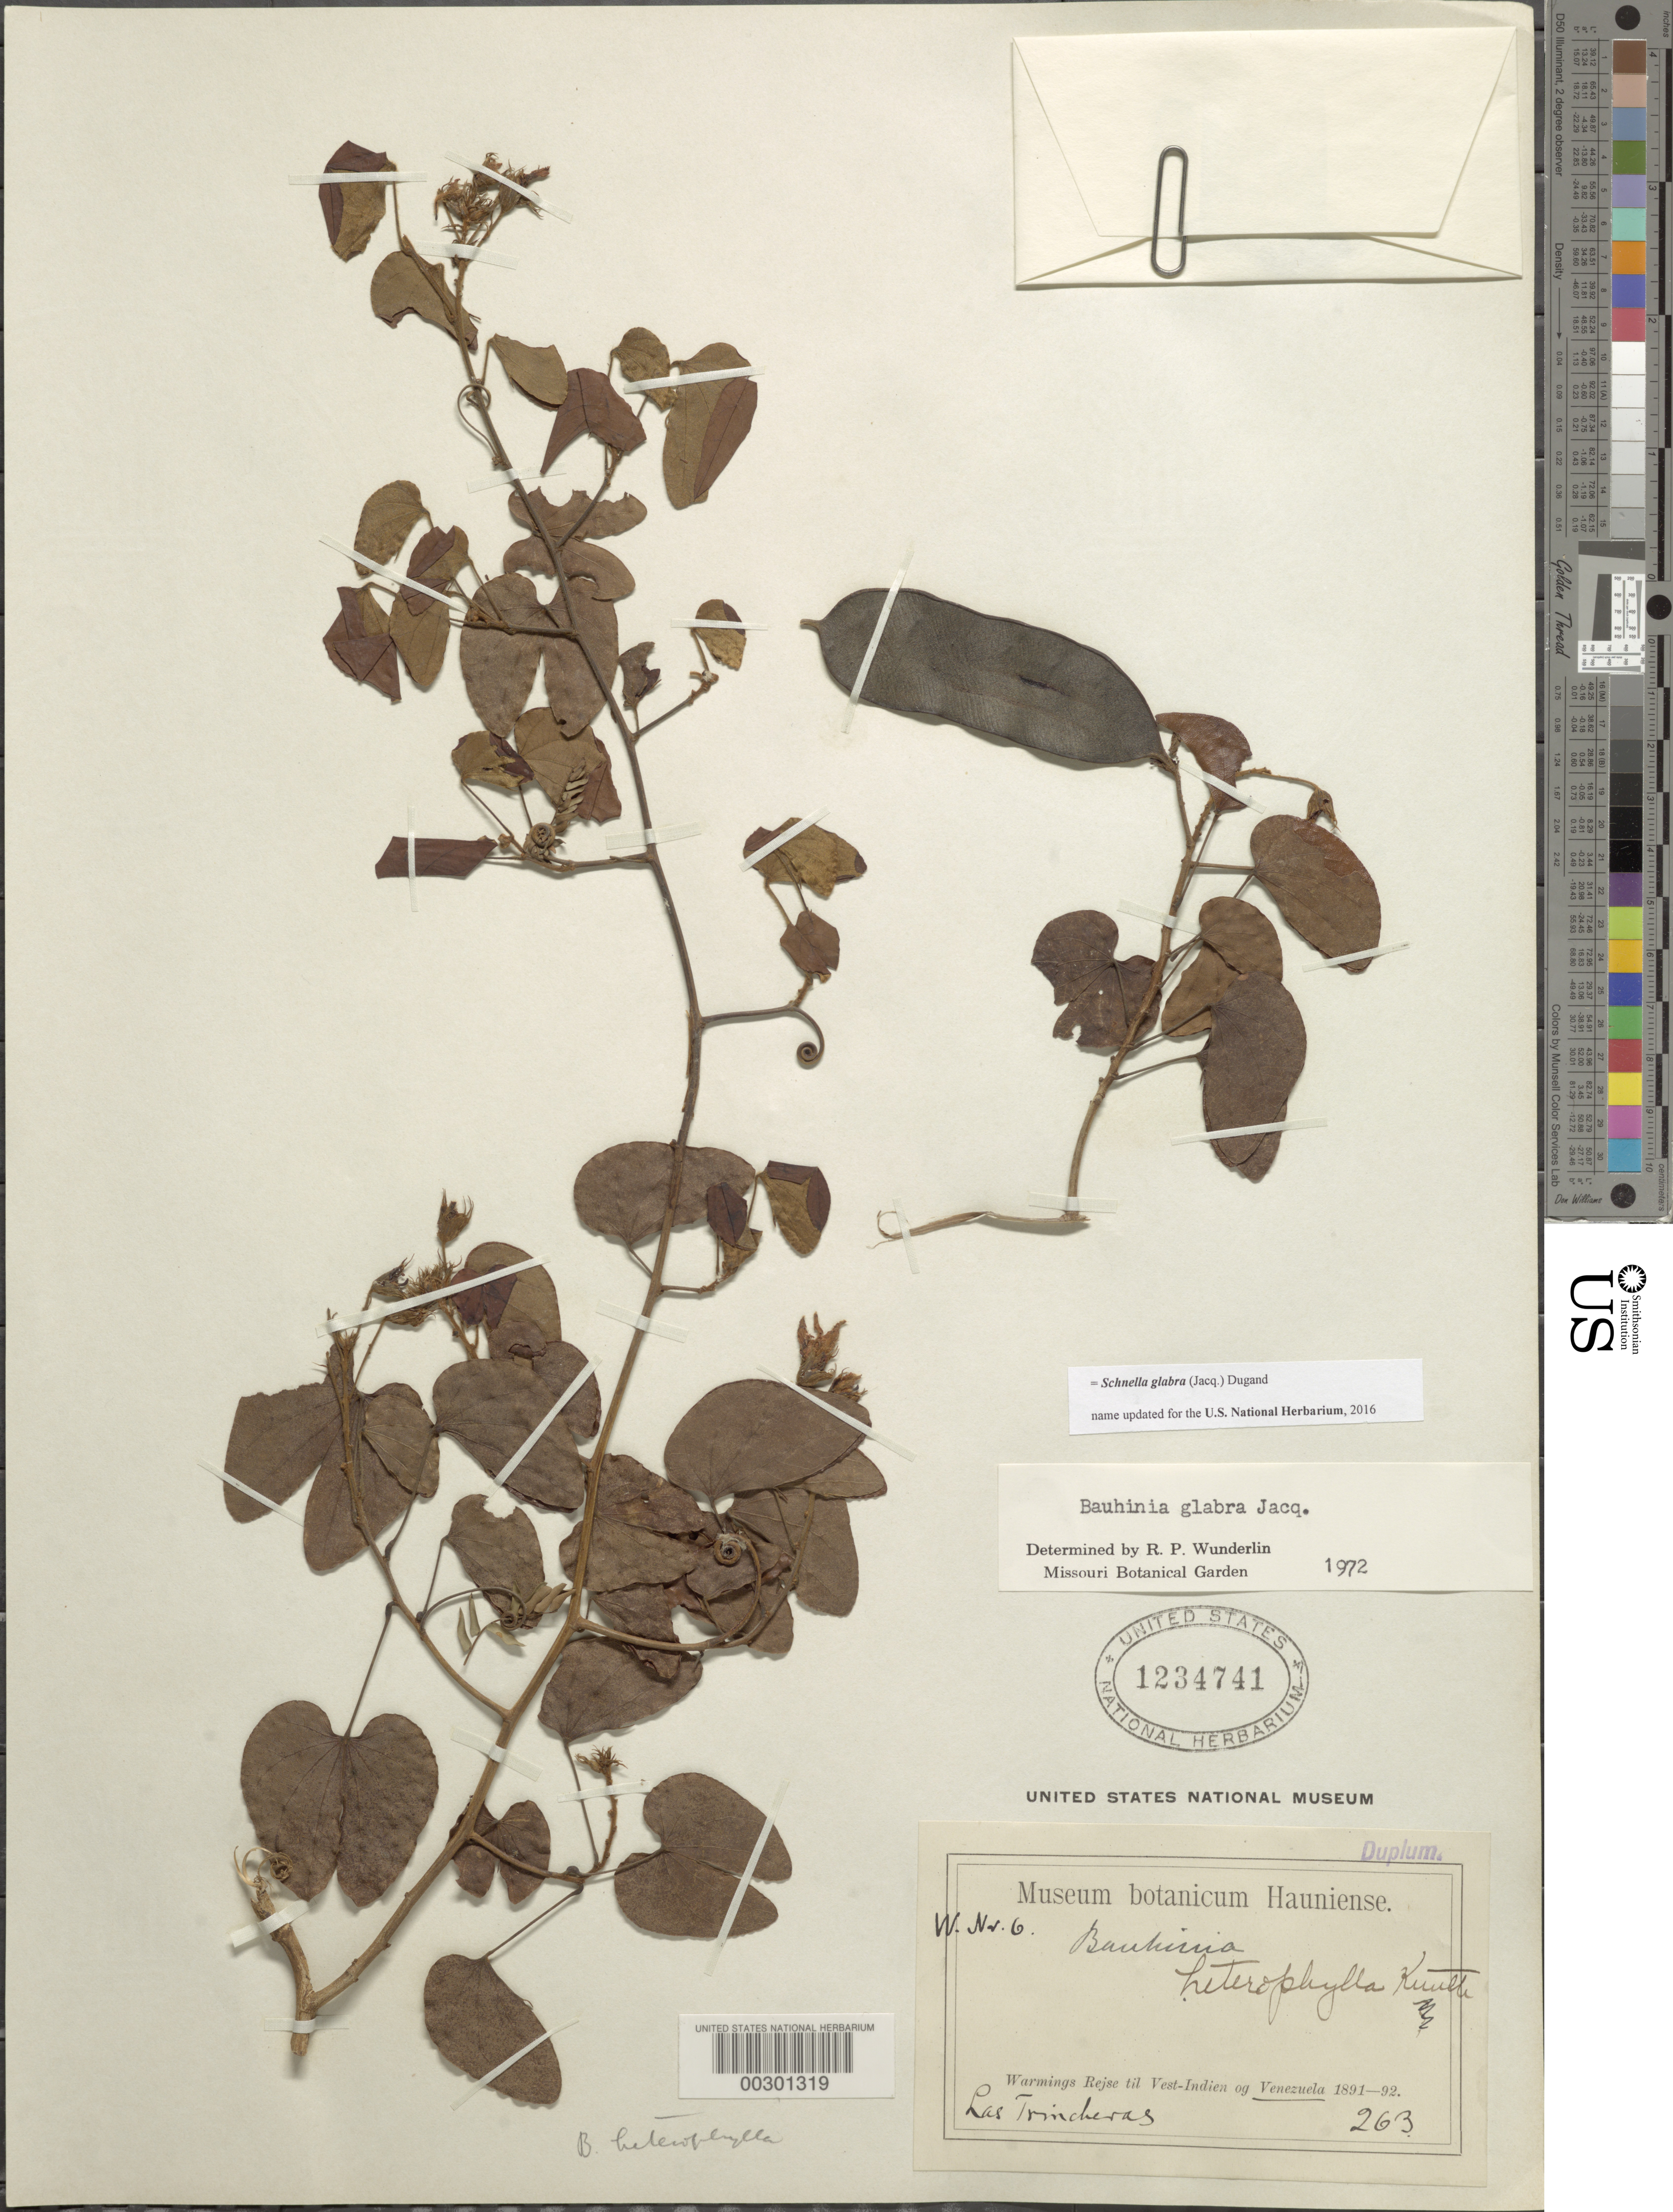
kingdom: Plantae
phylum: Tracheophyta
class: Magnoliopsida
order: Fabales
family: Fabaceae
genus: Schnella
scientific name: Schnella glabra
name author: (Jacq.) Dugand G.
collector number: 263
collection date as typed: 1891 to -- -- 1892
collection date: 1891/1892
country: Venezuela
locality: Las trincheras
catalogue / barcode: US 1234741